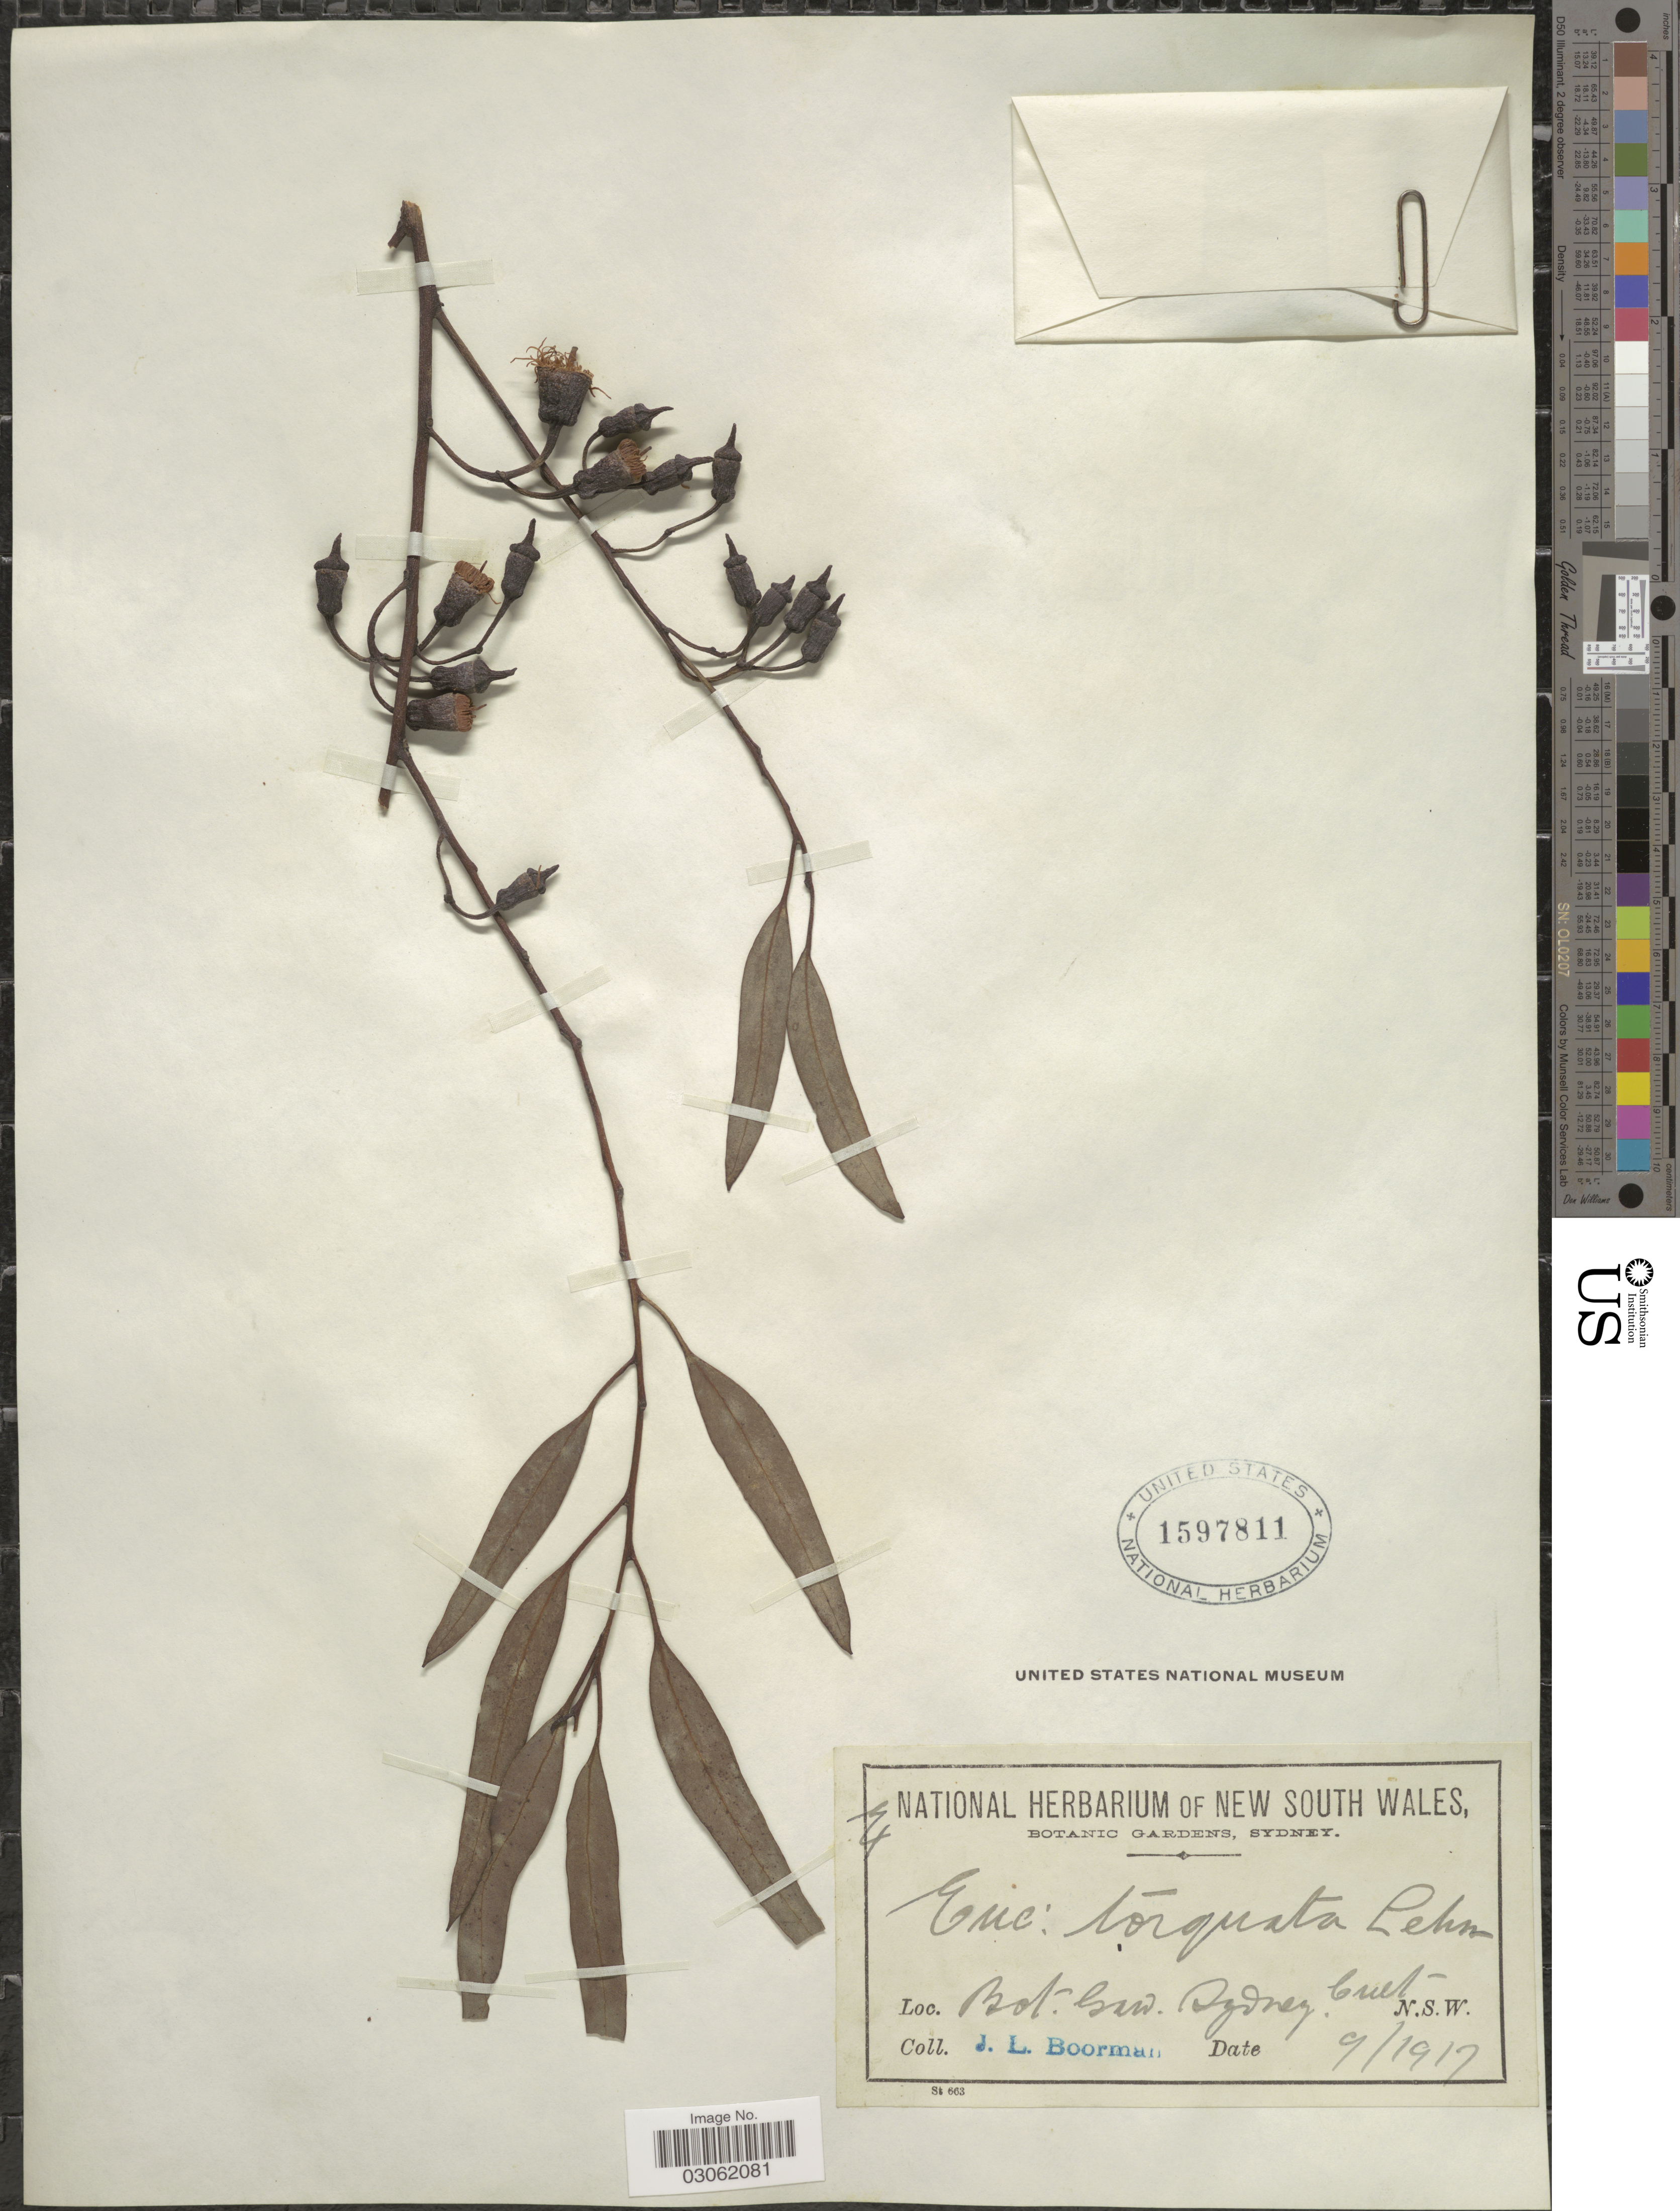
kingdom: Plantae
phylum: Tracheophyta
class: Magnoliopsida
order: Myrtales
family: Myrtaceae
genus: Eucalyptus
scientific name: Eucalyptus torquata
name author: Luehm.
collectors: J. Boorman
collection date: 1917-09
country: Australia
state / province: New South Wales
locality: Bot. Gard. Sydney. N. S. W.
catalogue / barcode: US 1597811